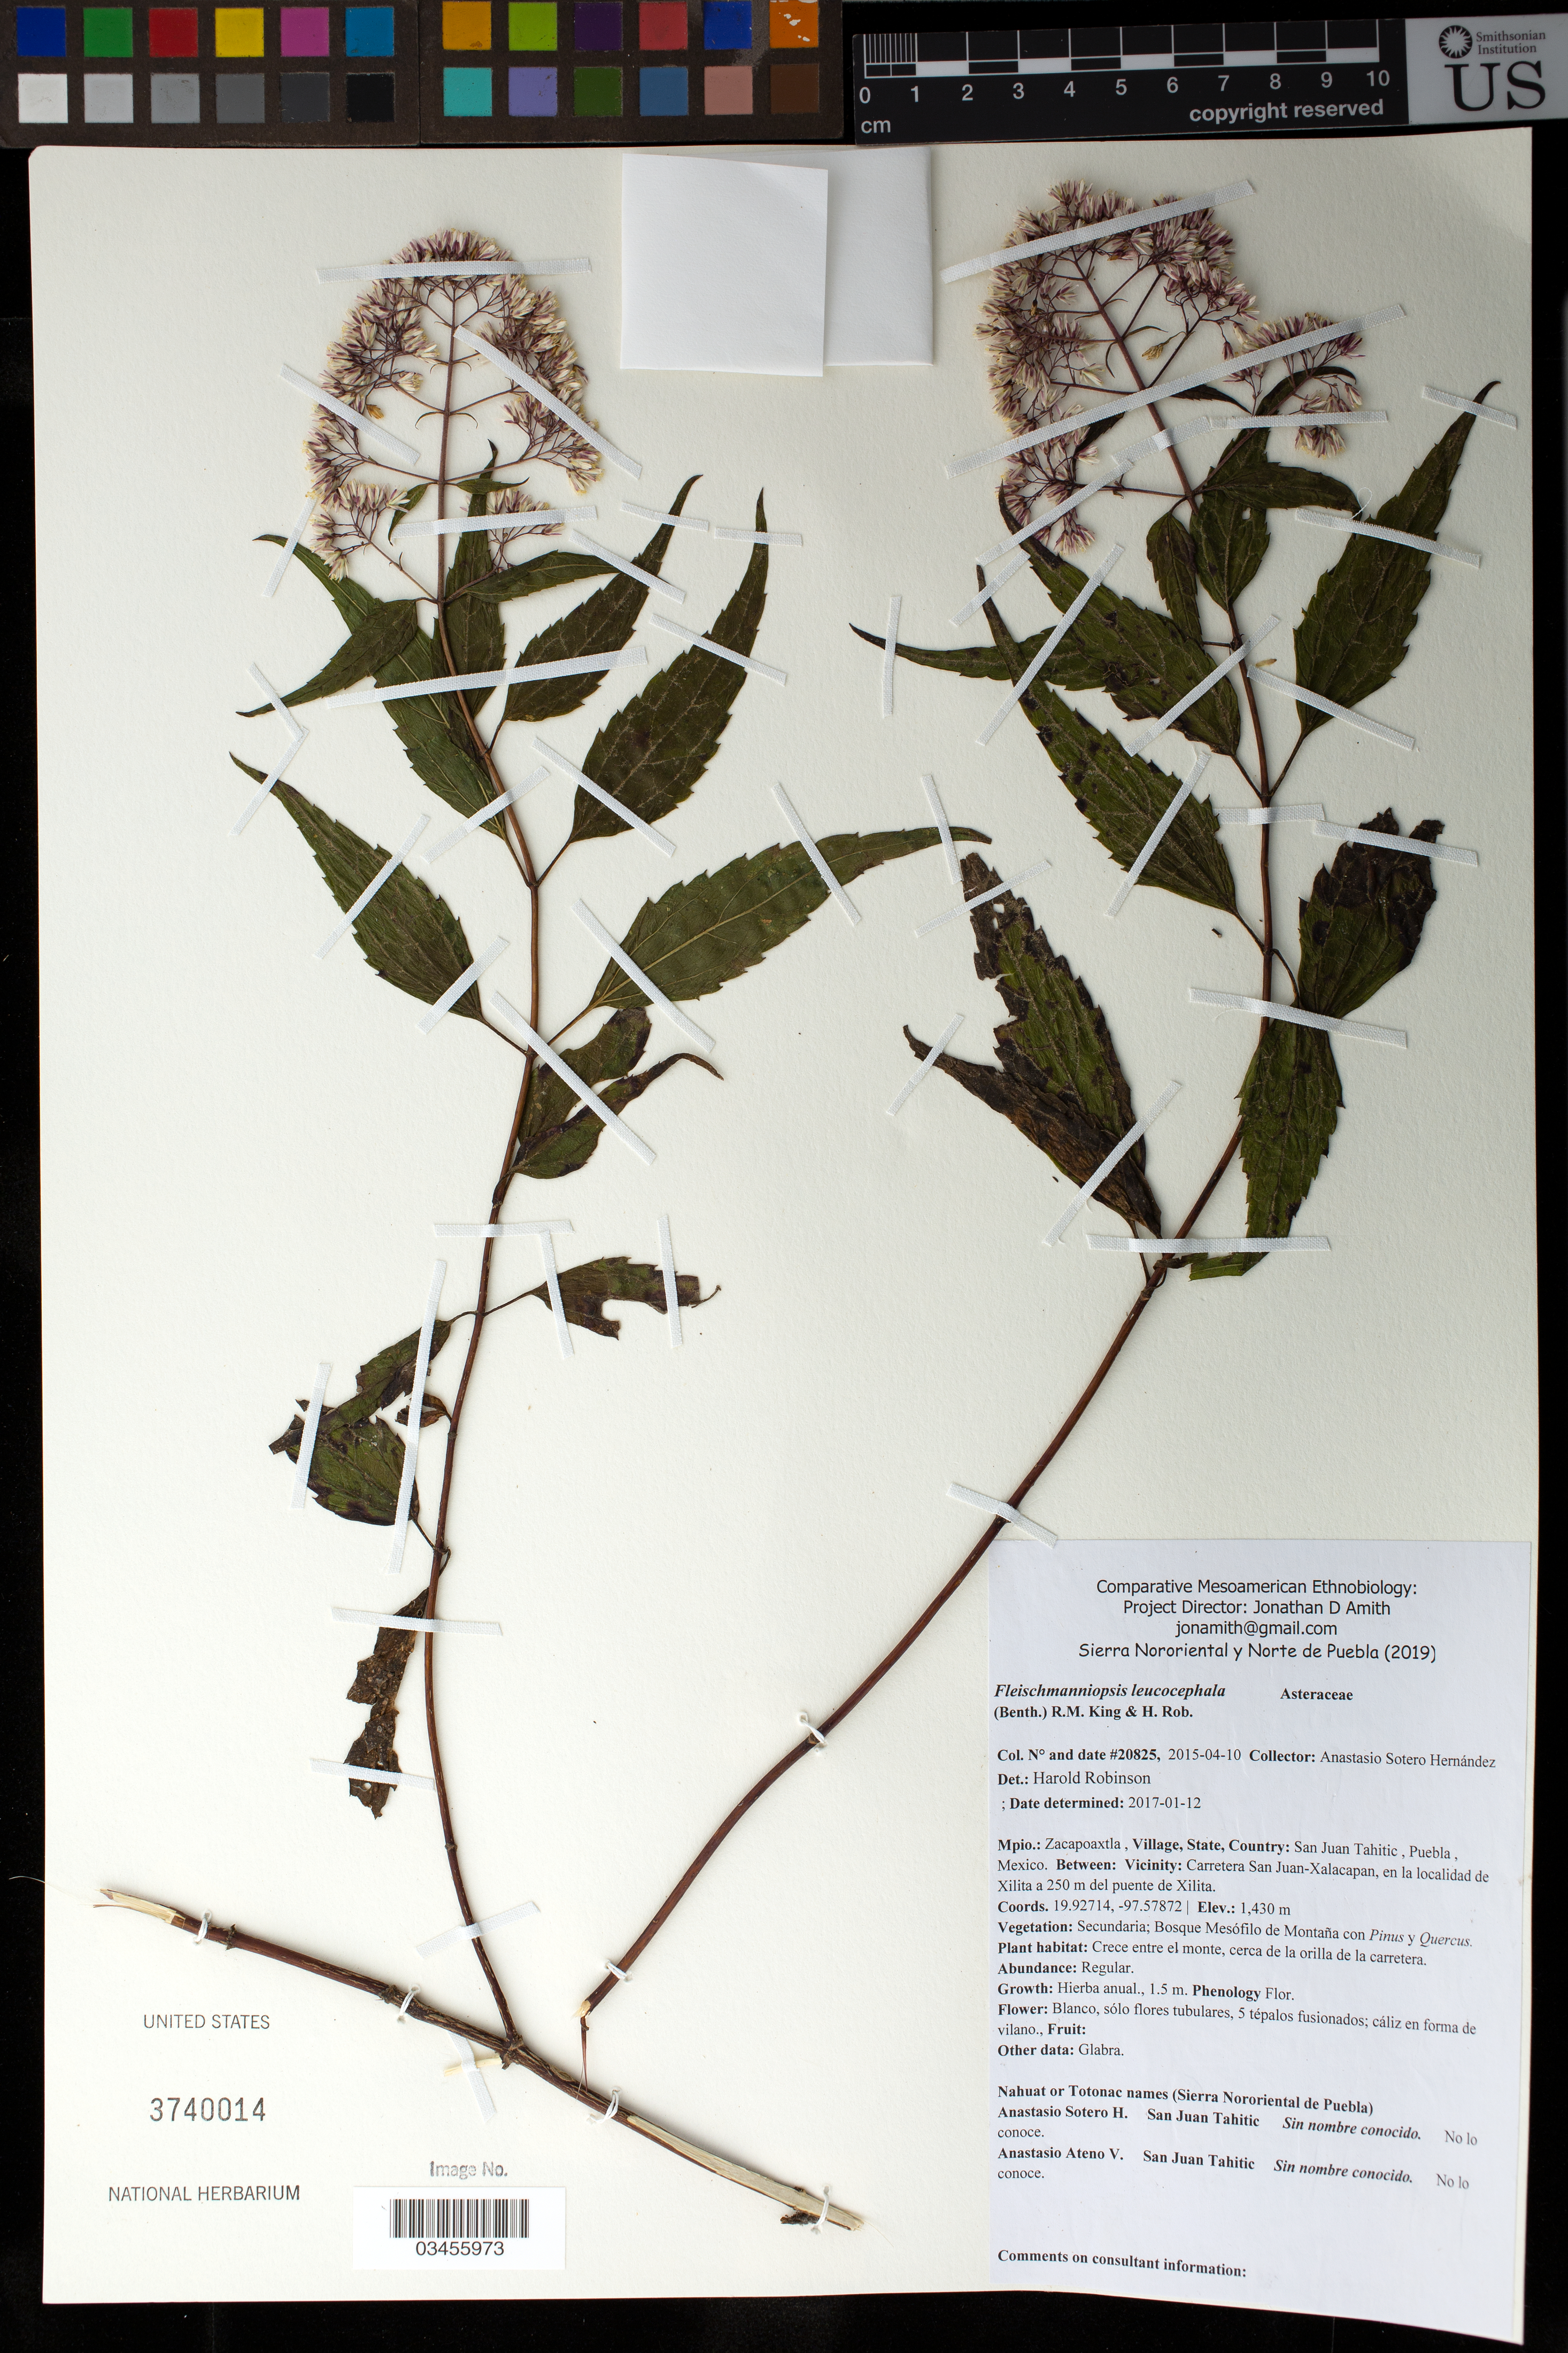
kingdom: Plantae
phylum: Tracheophyta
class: Magnoliopsida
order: Asterales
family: Asteraceae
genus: Fleischmanniopsis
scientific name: Fleischmanniopsis leucocephala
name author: (Benth.) R.M. King & H. Rob.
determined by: Robinson, Harold E., (US)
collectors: A. Sotero H.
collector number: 20825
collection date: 2015-04-10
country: México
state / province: Puebla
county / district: Zacapoaxtla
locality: PUEBLO: San Juan Tahitic; LOCALIDAD EXACTA: Carretera San Juan-Xalacapan, en la localidad de Xilita a 250 m del puente de Xilita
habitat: Bosque mesófilo de montaña con Pinus y Quercus | Crece entre el monte, cerca de la orilla de la carretera.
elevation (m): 1430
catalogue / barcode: US 3740014